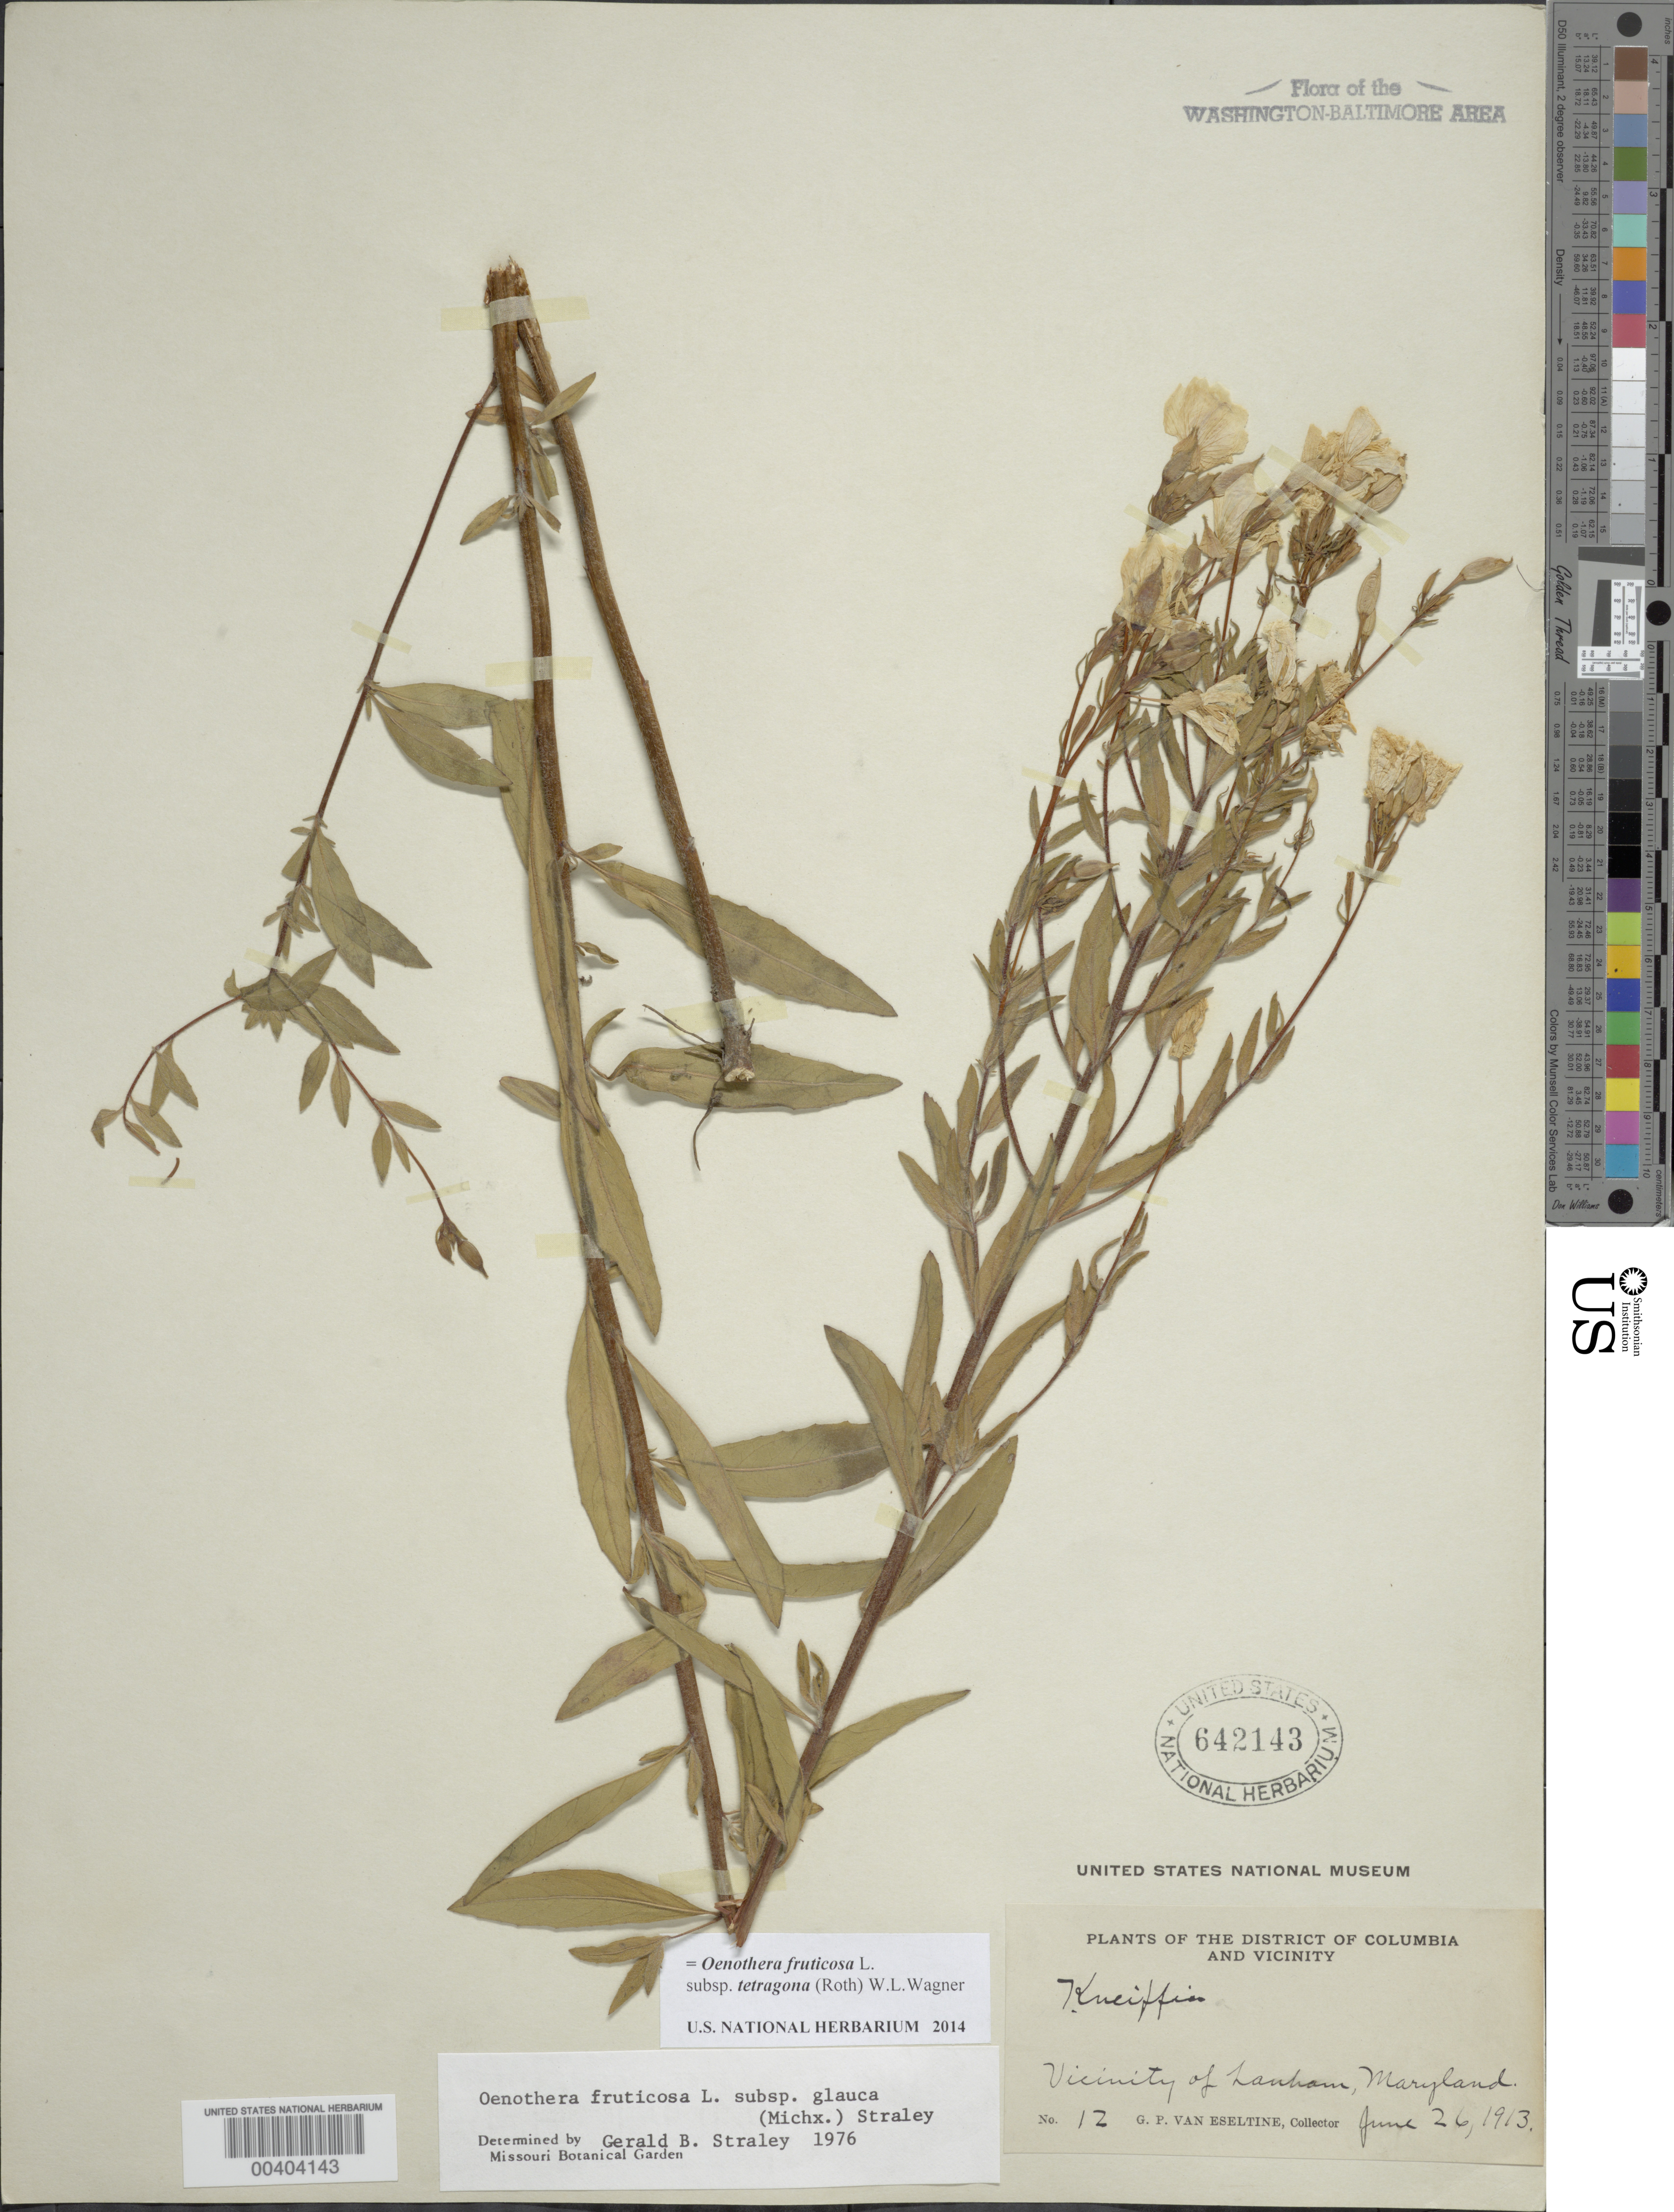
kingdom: Plantae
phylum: Tracheophyta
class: Magnoliopsida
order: Myrtales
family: Onagraceae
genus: Oenothera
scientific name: Oenothera fruticosa subsp. tetragona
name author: (Roth) W.L. Wagner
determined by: Wagner, W. L., (BOT), Smithsonian Institution - National Museum of Natural History (UNITED STATES)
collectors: G. P. Van Eseltine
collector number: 12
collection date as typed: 26 Jun 1913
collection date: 1913-06-26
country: United States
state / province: Maryland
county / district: Prince George's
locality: Vicinity of Lanham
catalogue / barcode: US 642143